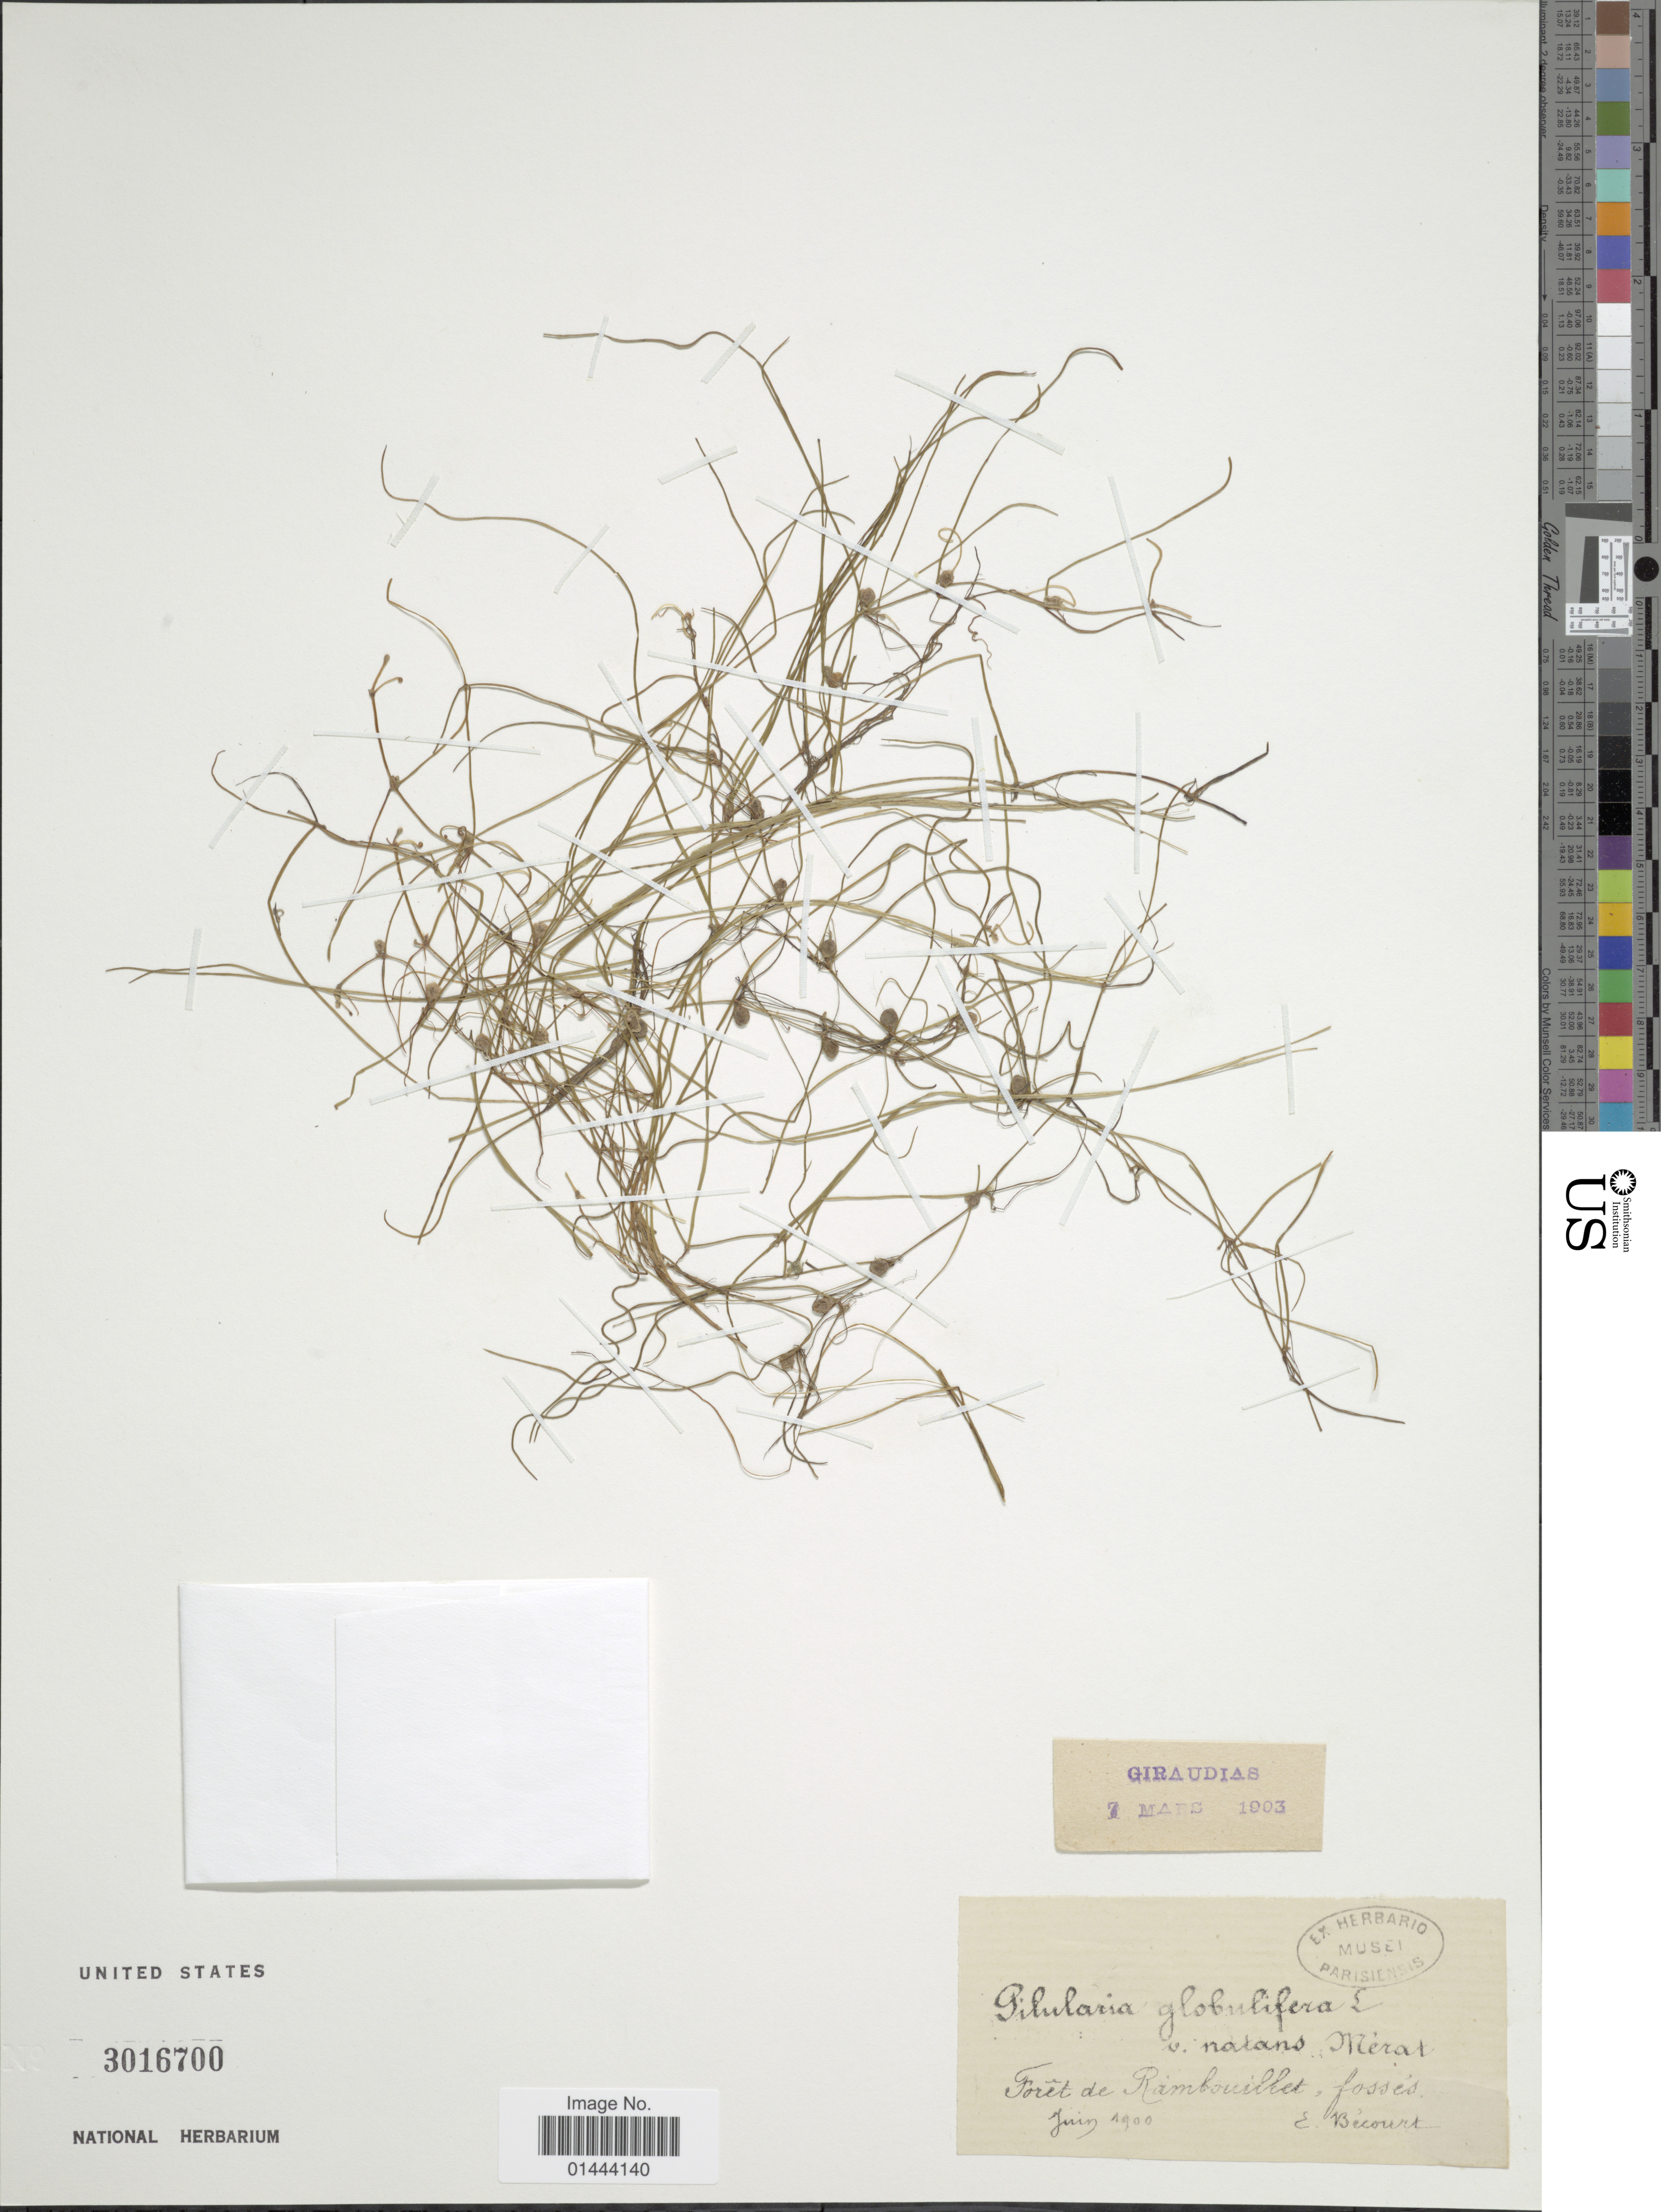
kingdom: Plantae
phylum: Tracheophyta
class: Polypodiopsida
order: Salviniales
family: Marsileaceae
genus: Pilularia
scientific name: Pilularia globulifera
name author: L.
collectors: E. Becourt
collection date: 1900-06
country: France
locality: Foret de Rambouillet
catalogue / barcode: US 3016700